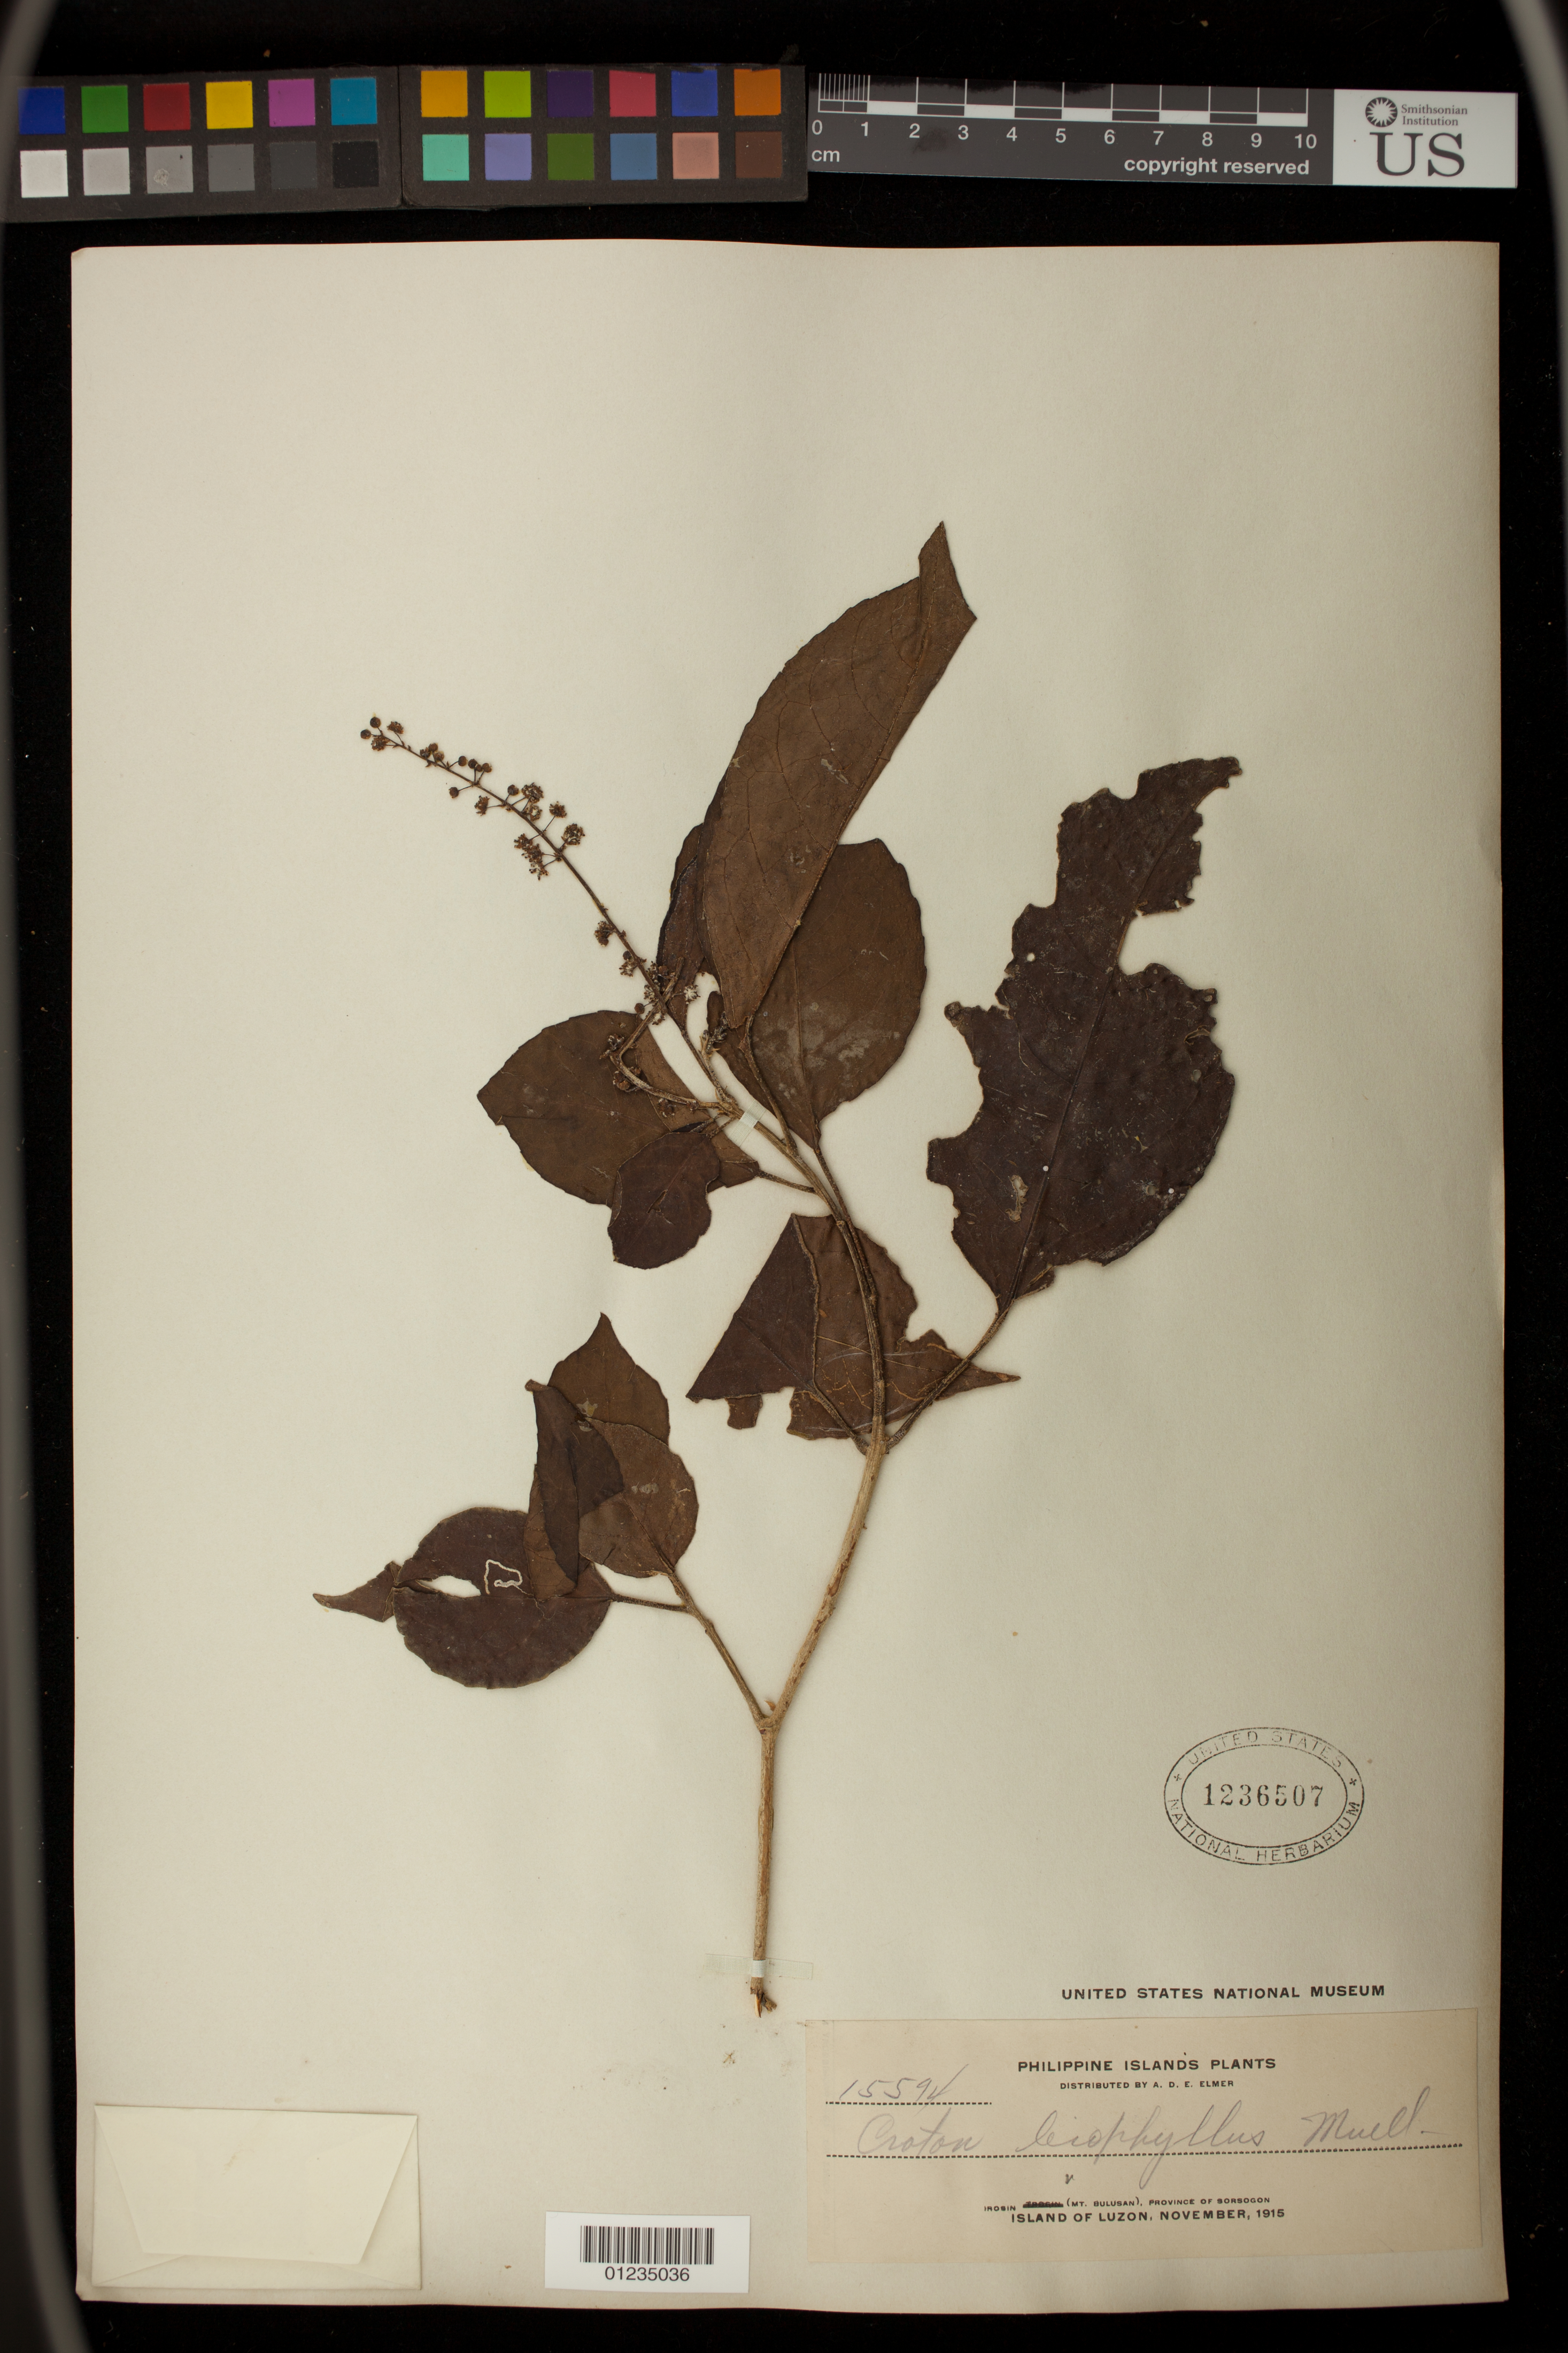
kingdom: Plantae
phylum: Tracheophyta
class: Magnoliopsida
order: Malpighiales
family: Euphorbiaceae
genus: Croton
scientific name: Croton leiophyllus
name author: Müll. Arg.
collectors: A. D. E. Elmer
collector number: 15594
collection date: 1915-11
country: Philippines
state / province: Bicol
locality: Irosin (Mt. Bulusan), Island of Luzon, Sorsogon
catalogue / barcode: US 1236507